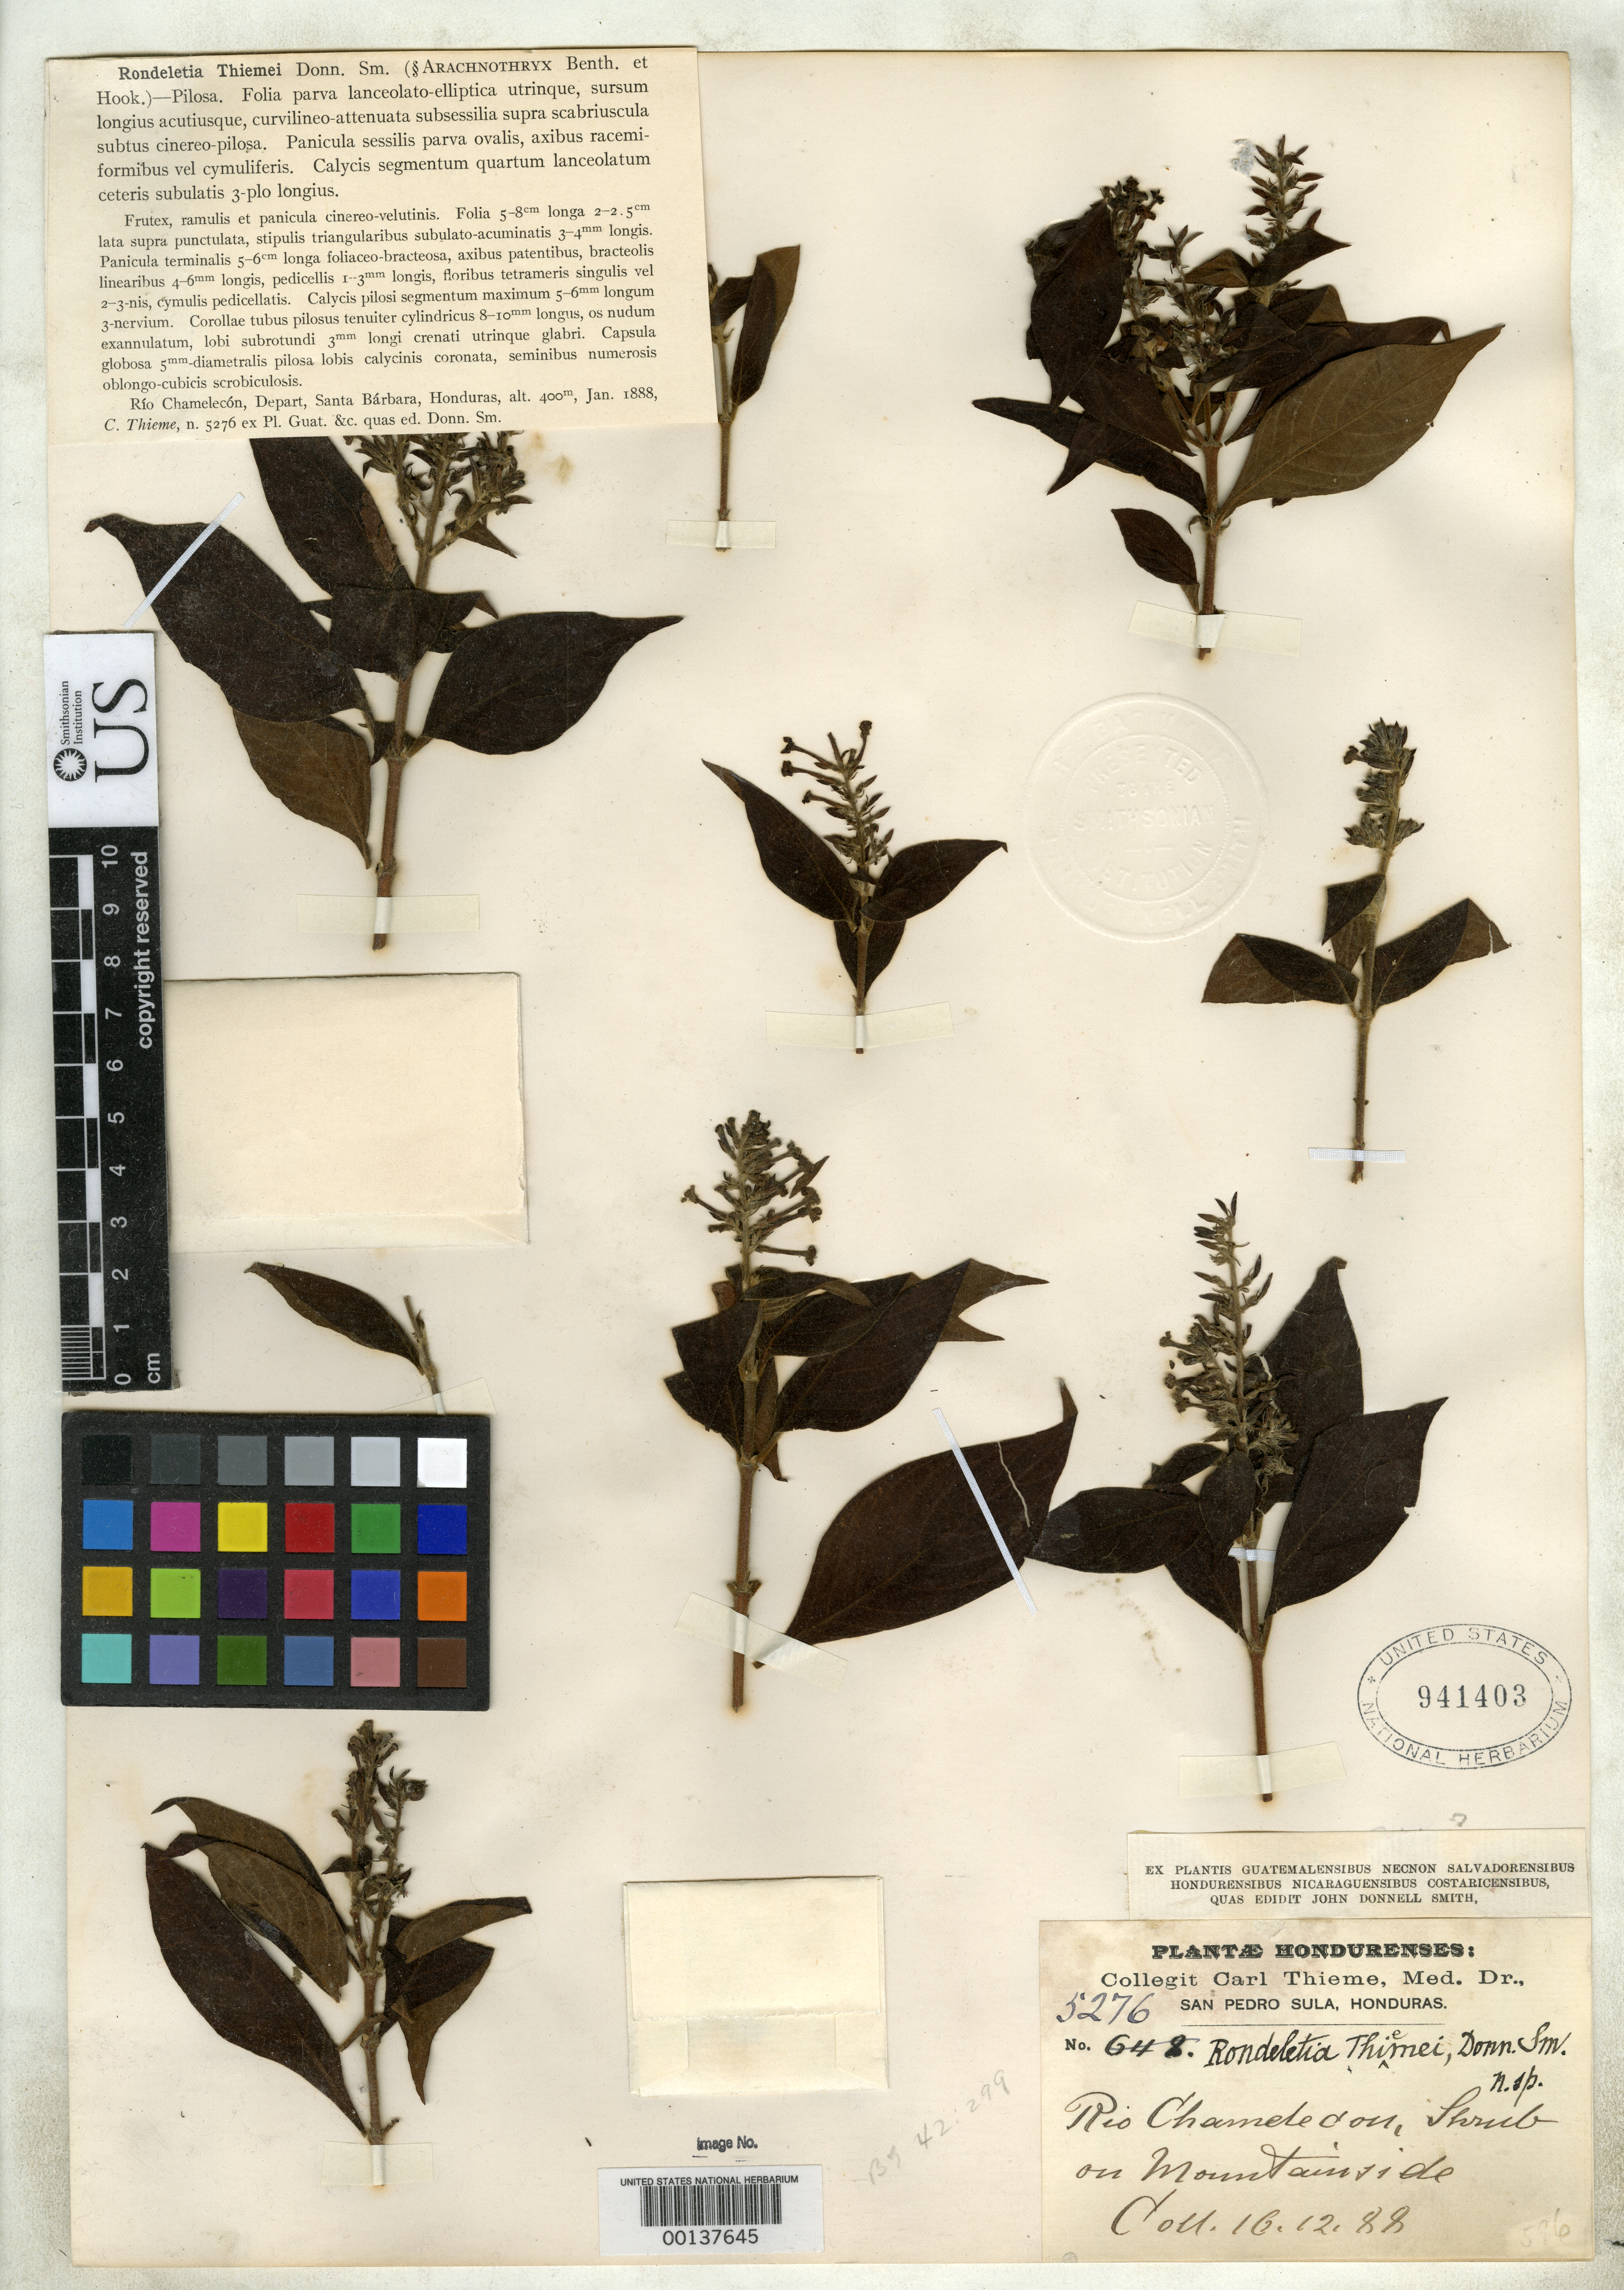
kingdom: Plantae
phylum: Tracheophyta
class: Magnoliopsida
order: Gentianales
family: Rubiaceae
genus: Rondeletia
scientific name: Rondeletia thiemei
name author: Donn. Sm.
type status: Type Collection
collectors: C. Thieme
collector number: J.D.S. 5276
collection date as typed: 16 Dec 1888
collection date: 1888-12-16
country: Honduras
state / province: Santa Bárbara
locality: Rio Chamelecon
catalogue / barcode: US 941403